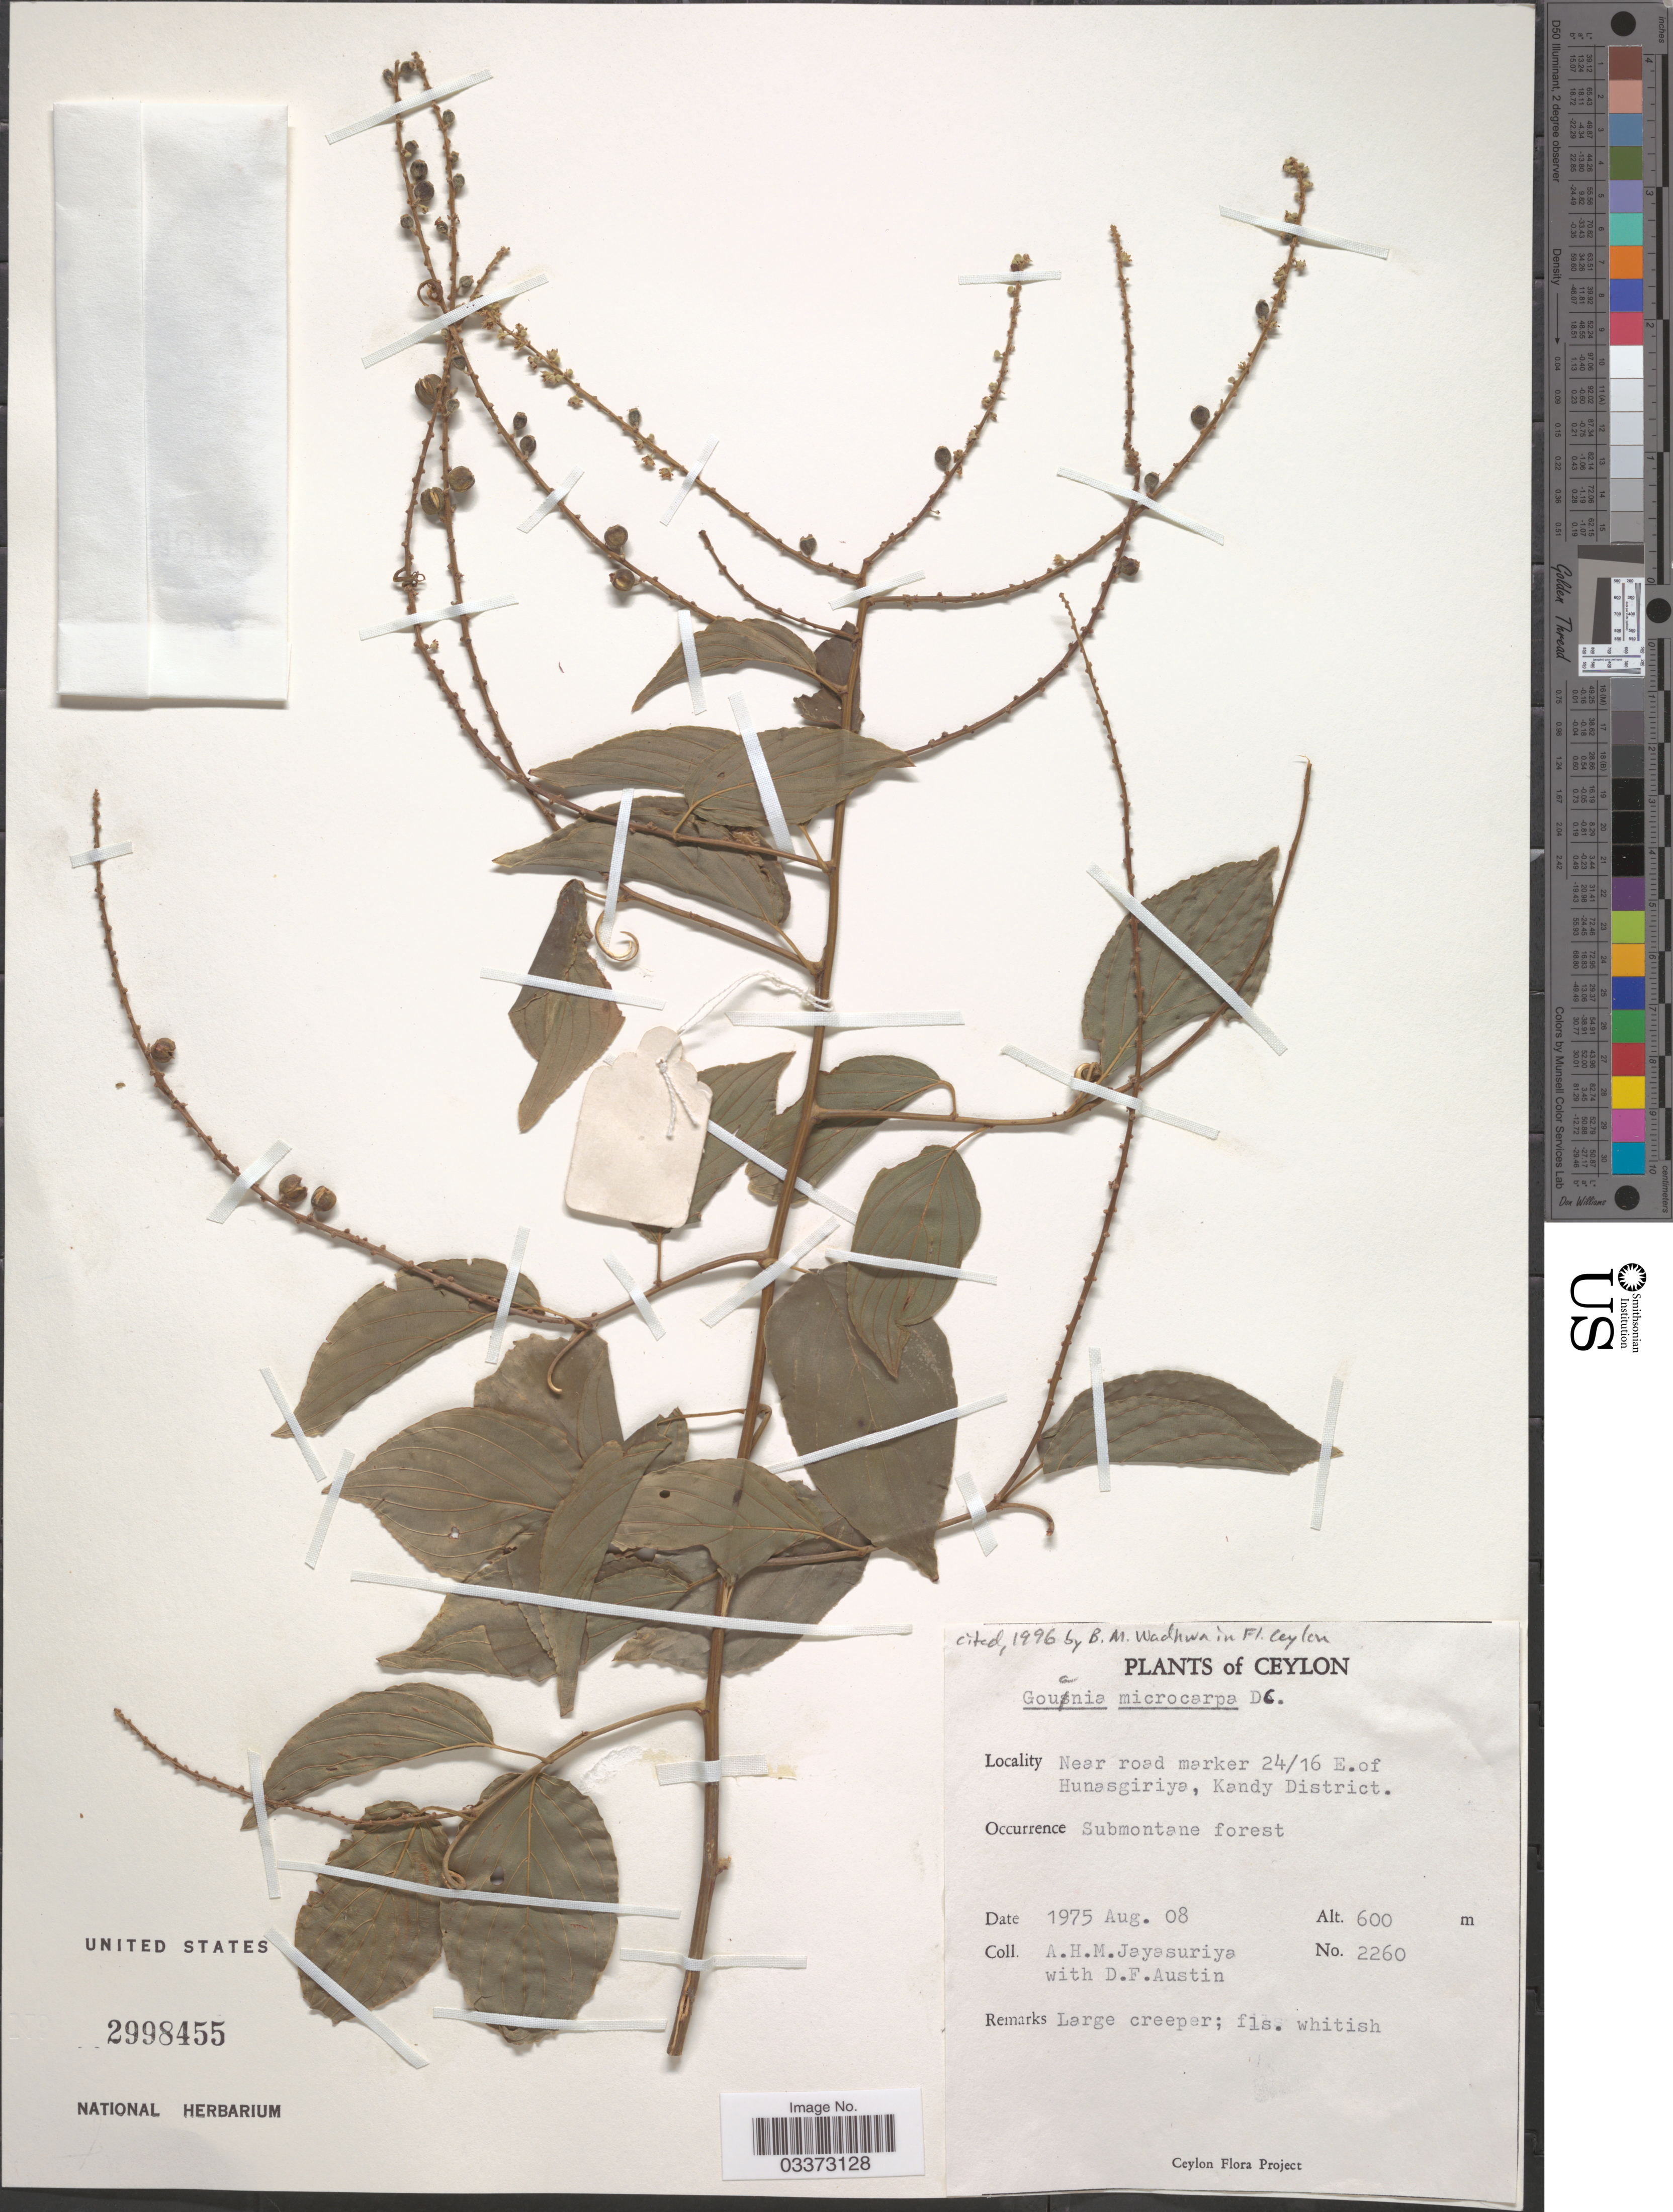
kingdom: Plantae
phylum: Tracheophyta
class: Magnoliopsida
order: Rosales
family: Rhamnaceae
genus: Gouania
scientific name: Gouania microcarpa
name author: DC.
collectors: A. H. Jayasuriya & D. Austin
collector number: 2260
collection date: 1975-08-08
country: Sri Lanka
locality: Ceylon. Near road marker 24/16 E.of Hunasgiriya, Kandy District.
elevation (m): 600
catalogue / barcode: US 2998455